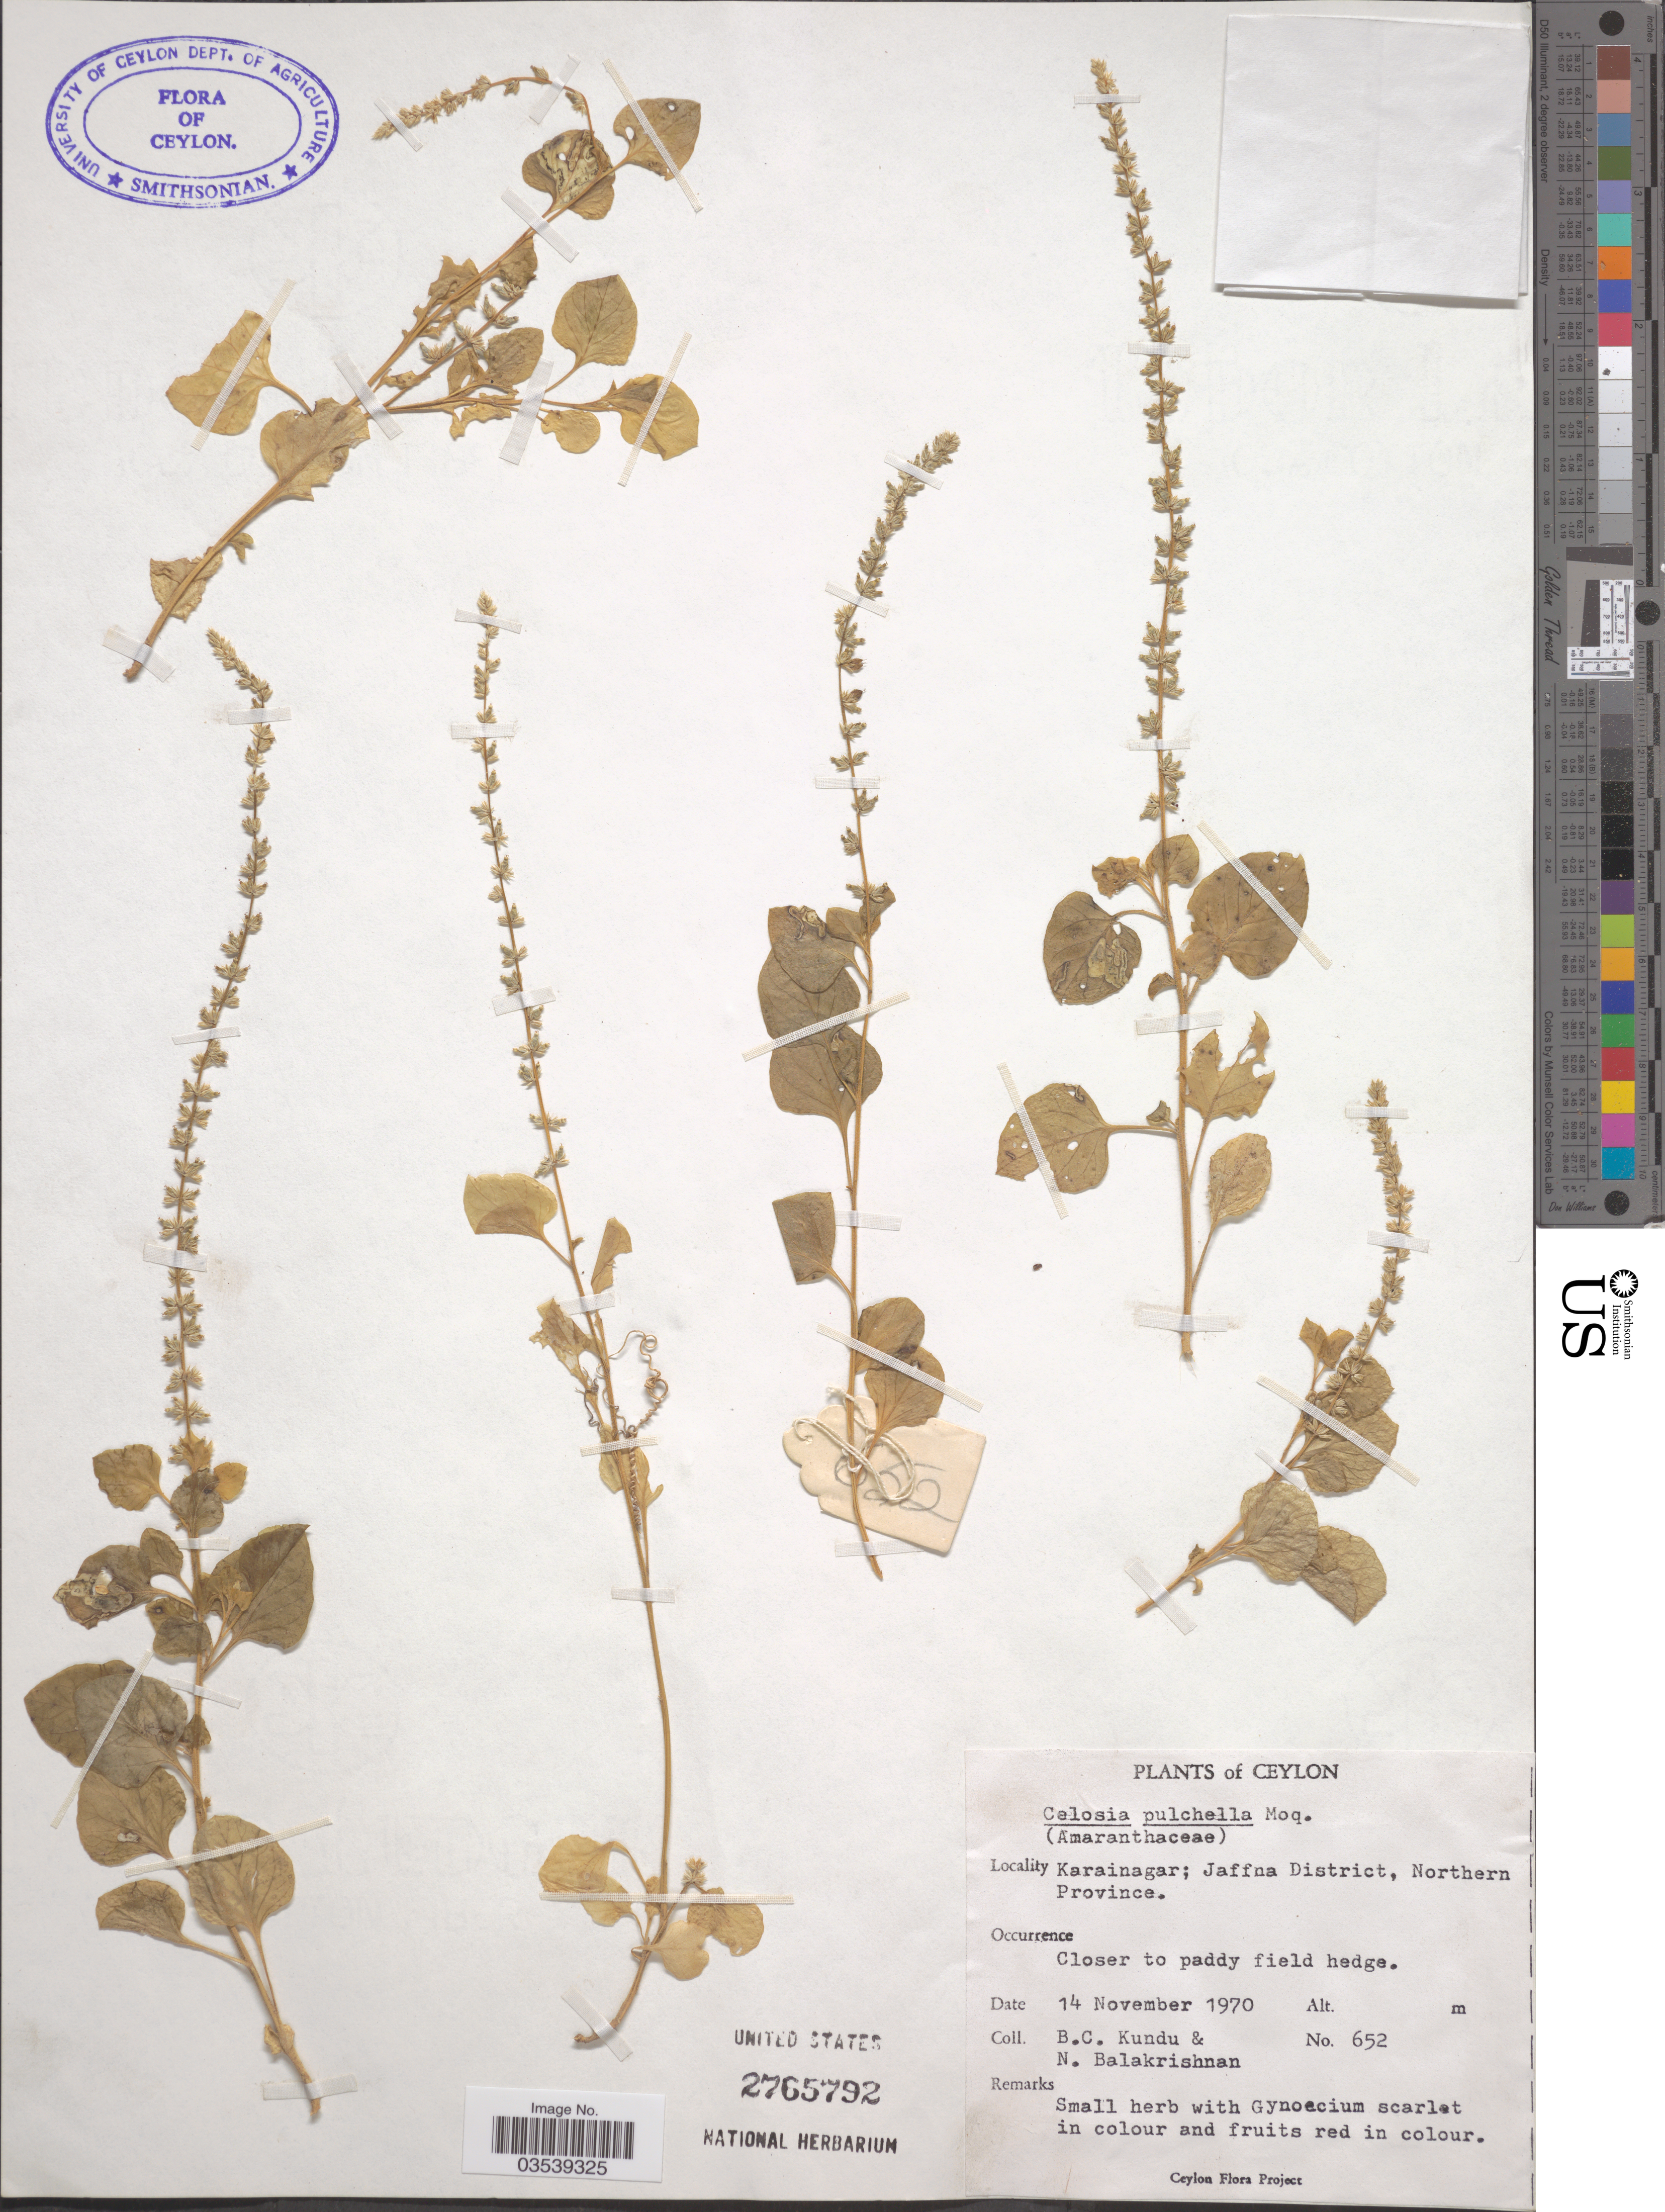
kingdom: Plantae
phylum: Tracheophyta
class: Magnoliopsida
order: Caryophyllales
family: Amaranthaceae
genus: Celosia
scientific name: Celosia pulchella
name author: Moq.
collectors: B. C. Kundu & N. Balakrishnan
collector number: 652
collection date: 1970-11-14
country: Sri Lanka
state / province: Northern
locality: Ceylon, Karainagar; Jaffna District.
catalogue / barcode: US 2765792